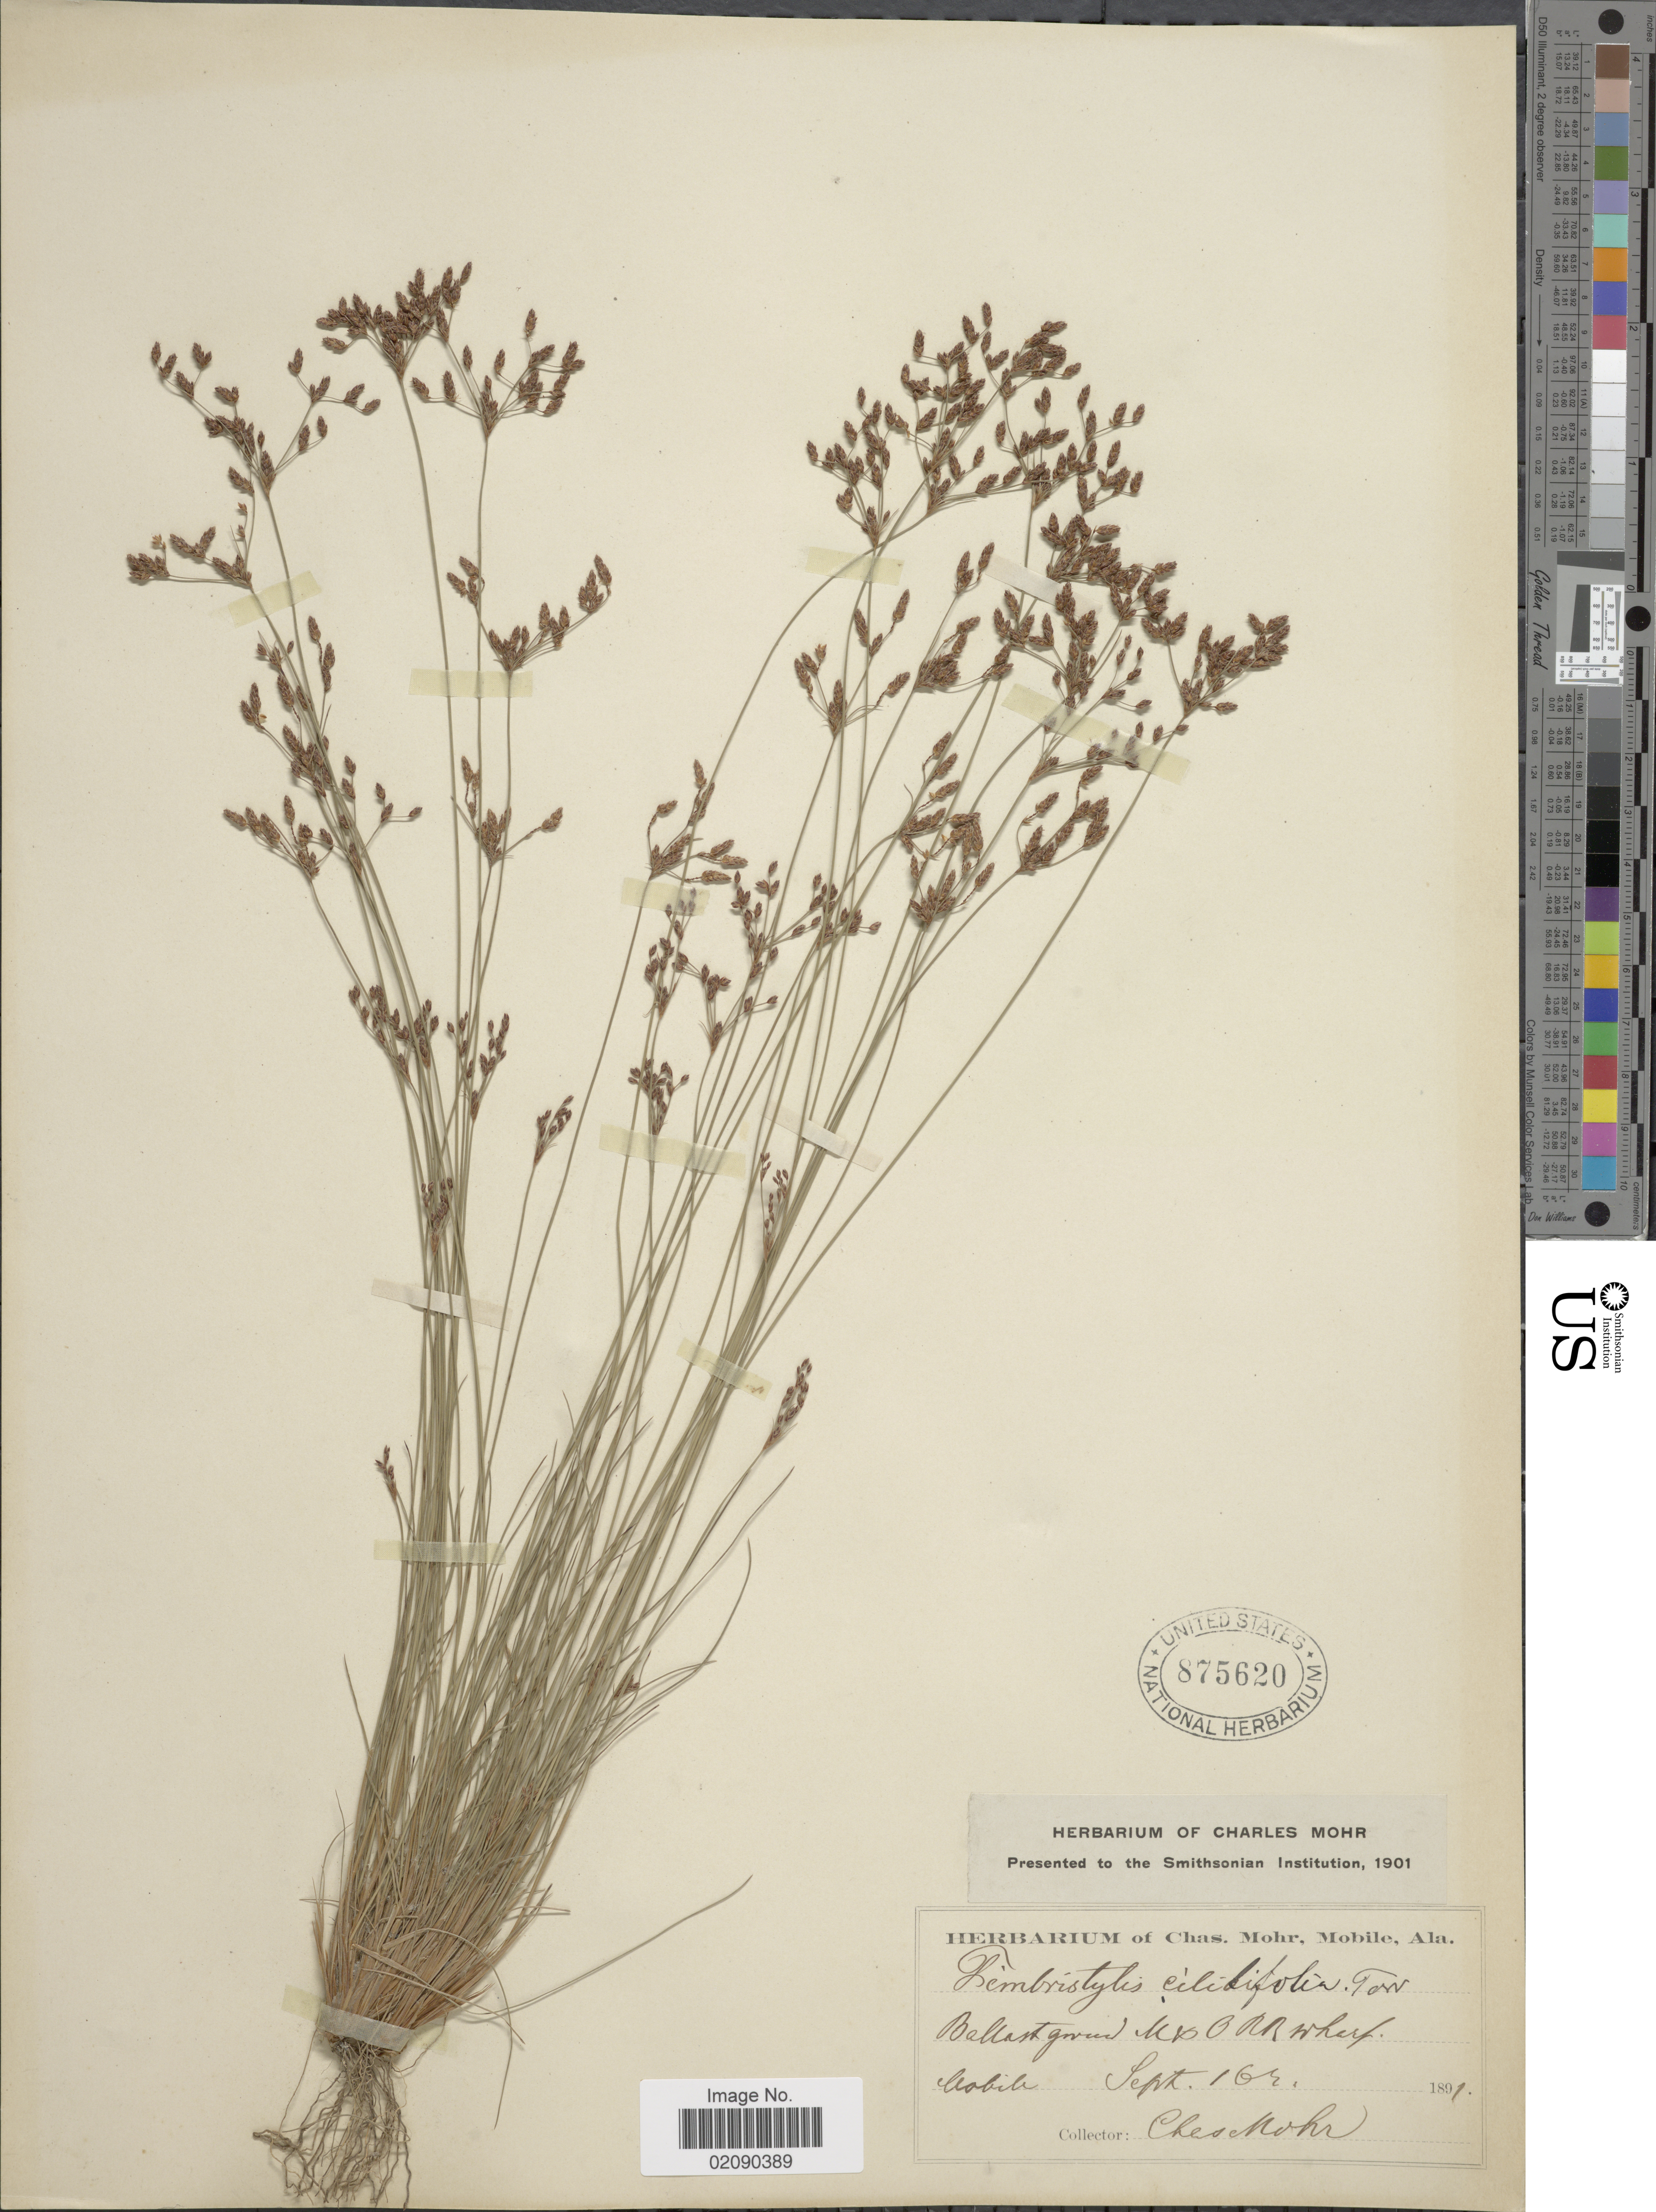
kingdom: Plantae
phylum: Tracheophyta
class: Liliopsida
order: Poales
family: Cyperaceae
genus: Bulbostylis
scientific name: Bulbostylis ciliatifolia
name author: (Elliott) Fernald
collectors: C. T. Mohr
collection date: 1891-09-16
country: United States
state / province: Alabama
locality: Mobile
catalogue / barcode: US 875620